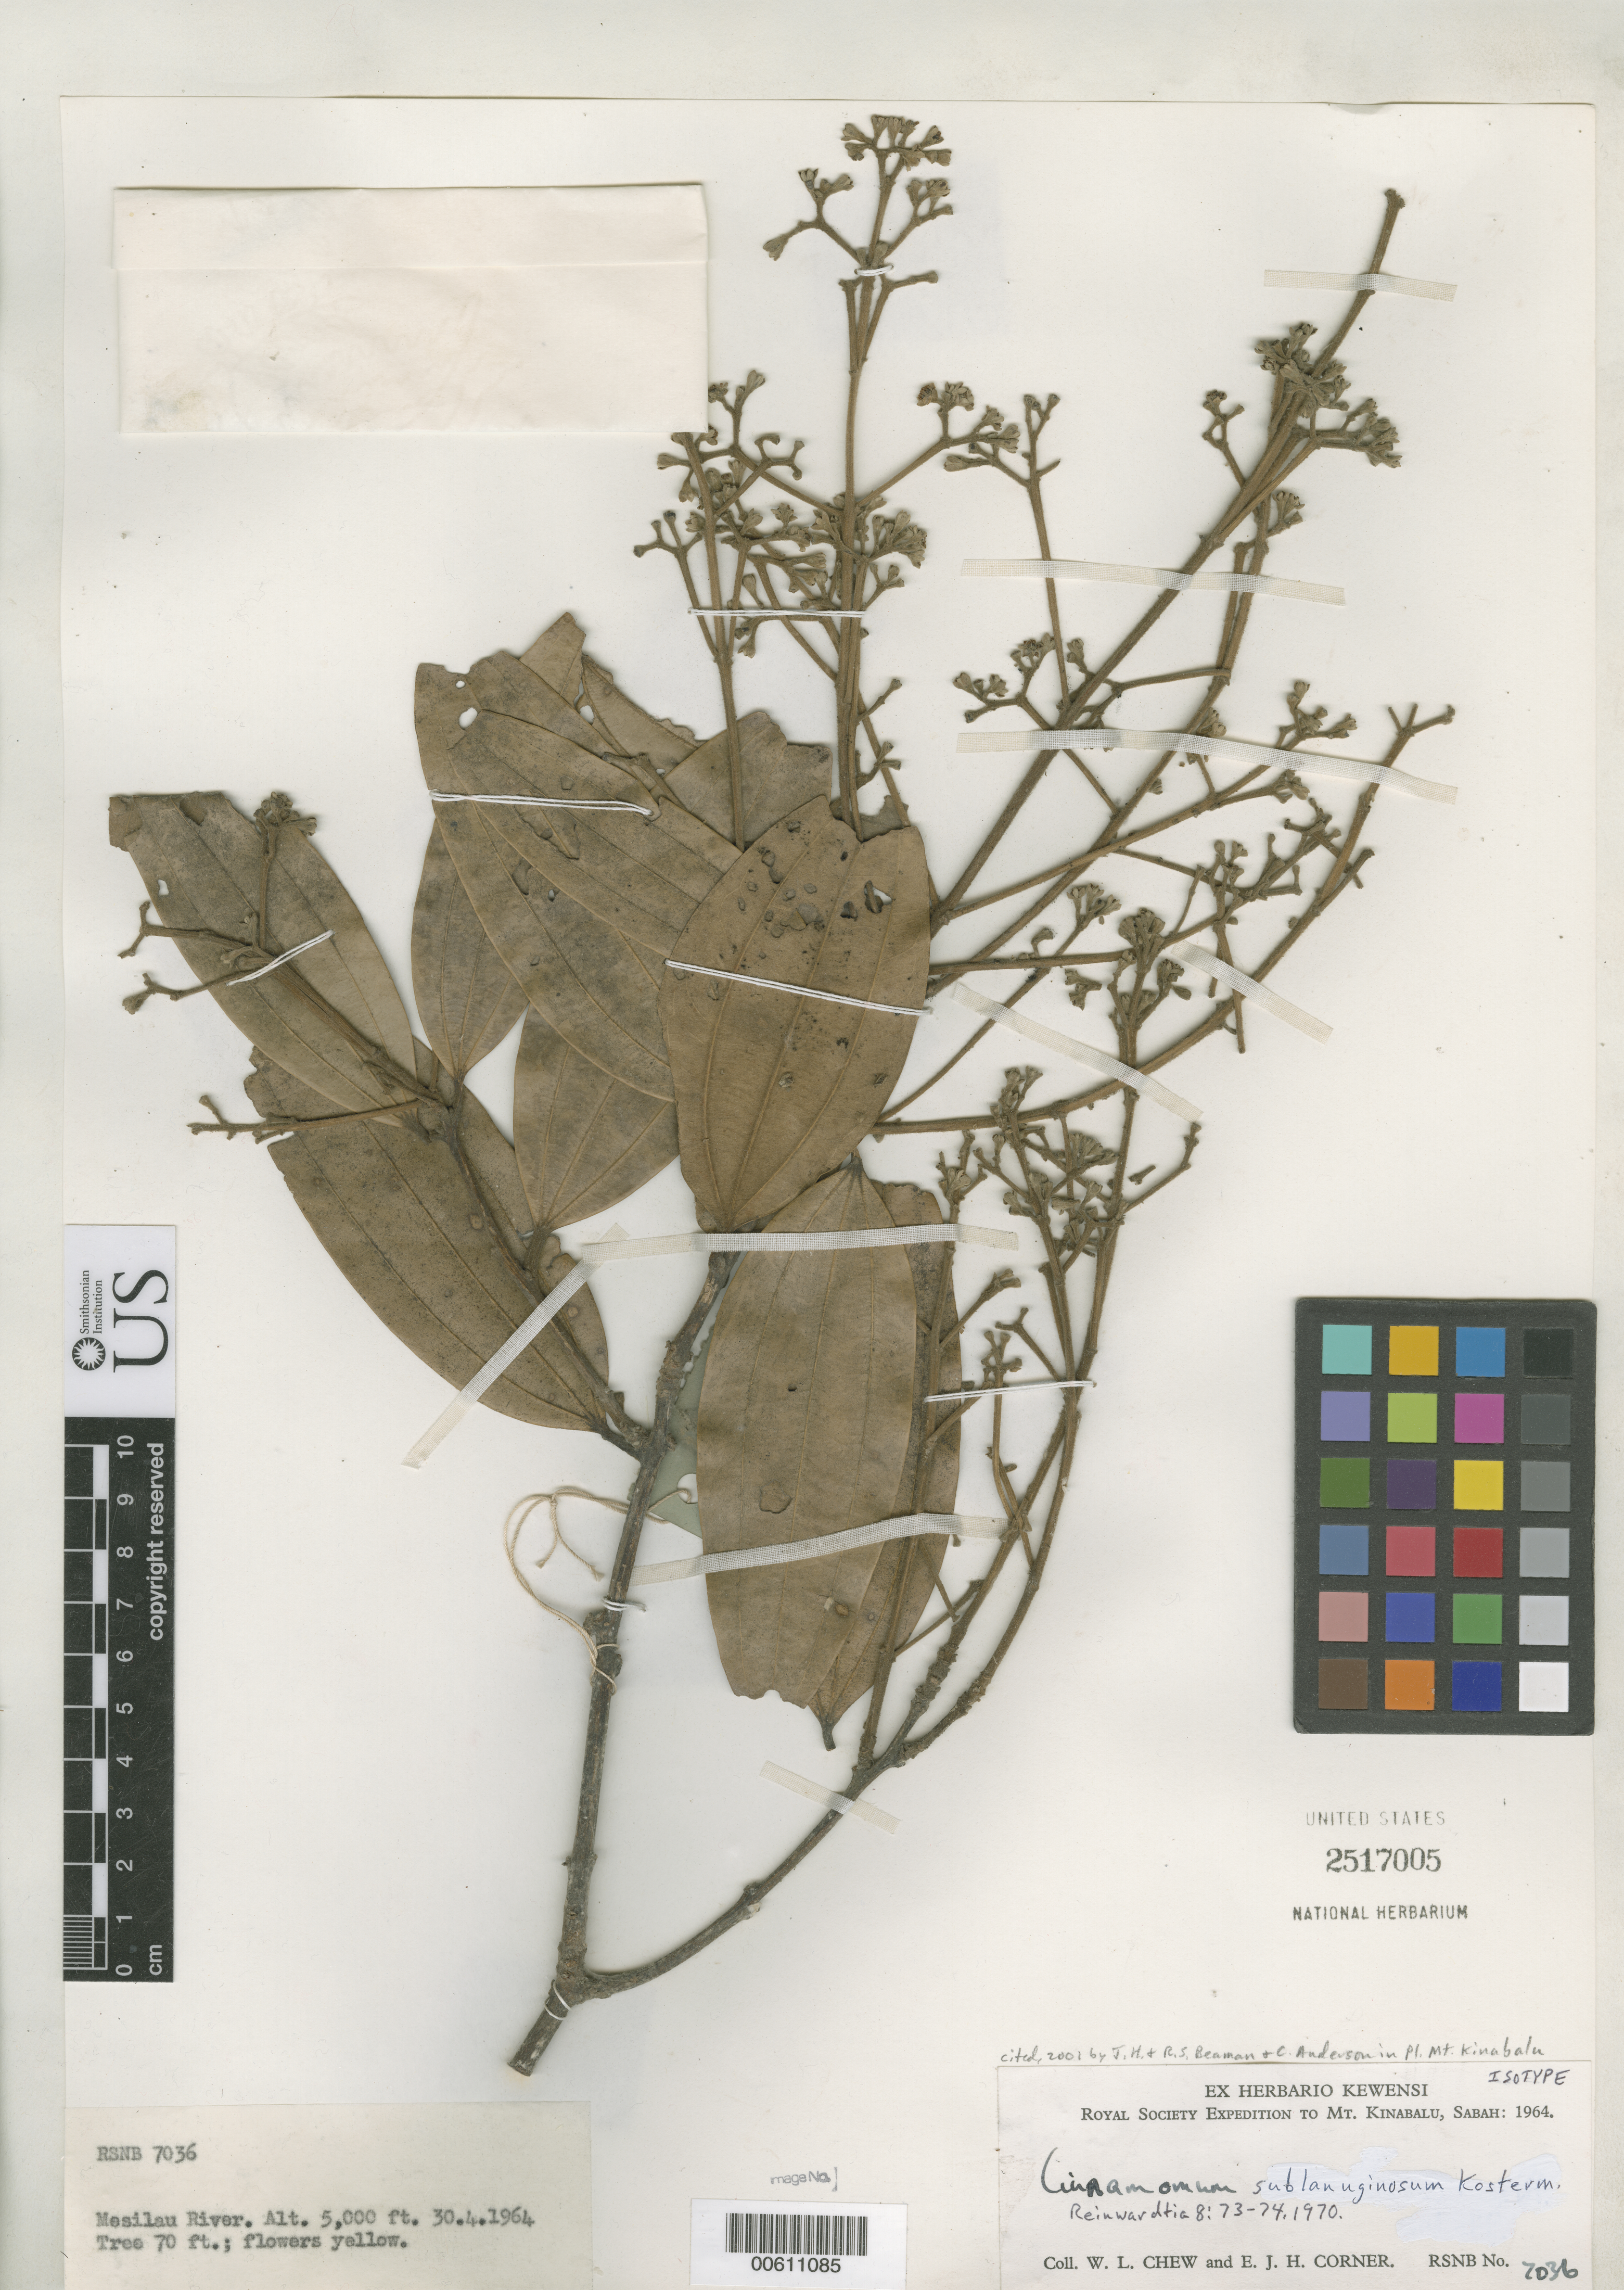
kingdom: Plantae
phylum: Tracheophyta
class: Magnoliopsida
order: Laurales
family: Lauraceae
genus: Cinnamomum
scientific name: Cinnamomum sublanuginosum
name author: Kosterm.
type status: Isotype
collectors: W. Chew & E. Corner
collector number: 7036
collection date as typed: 30 Apr 1964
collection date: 1964-04-30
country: Malaysia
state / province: Sabah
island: Borneo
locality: Mt. Kinabalu, Mesilau River.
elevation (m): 1524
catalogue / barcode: US 2517005